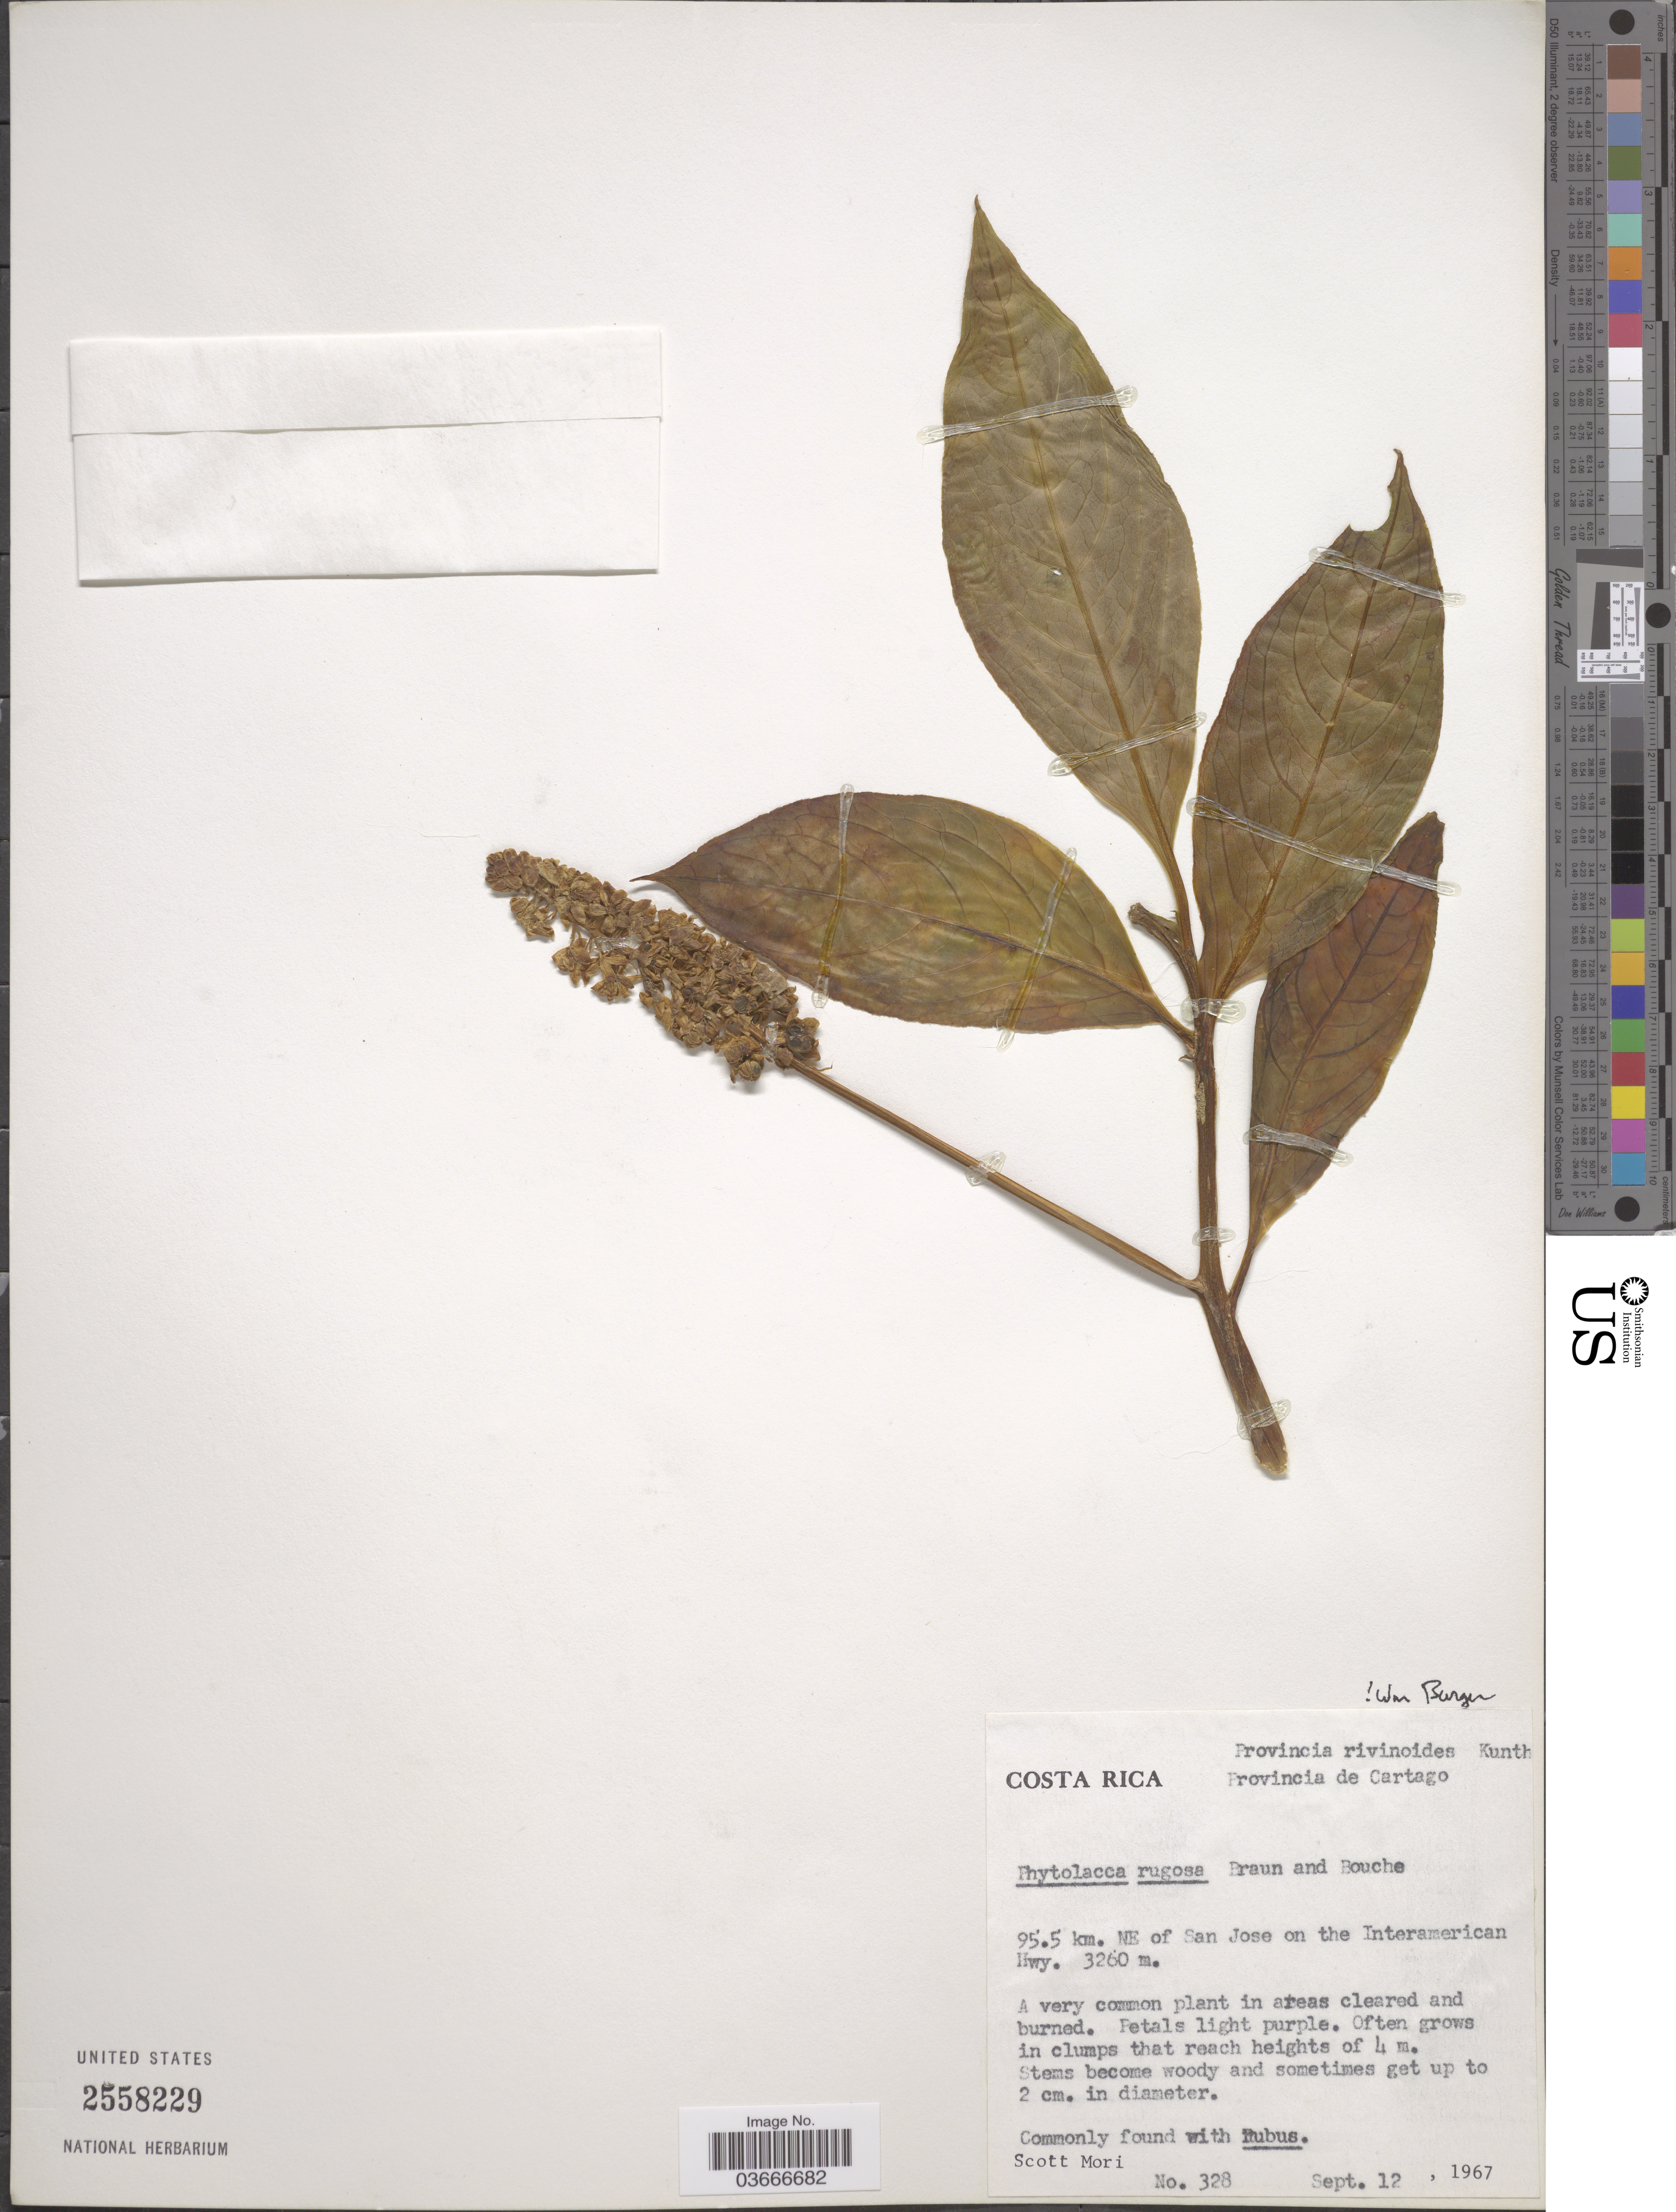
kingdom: Plantae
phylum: Tracheophyta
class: Magnoliopsida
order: Caryophyllales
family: Phytolaccaceae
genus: Phytolacca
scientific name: Phytolacca rugosa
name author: A. Braun & C.D. Bouché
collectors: S. Mori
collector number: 328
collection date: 1967-09-12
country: Costa Rica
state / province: Cartago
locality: Provincia rivinoides Kunth [unsure placement]. 95.5 km. NE of San Jose on the Interamerican Hwy.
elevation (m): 3260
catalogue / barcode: US 2558229